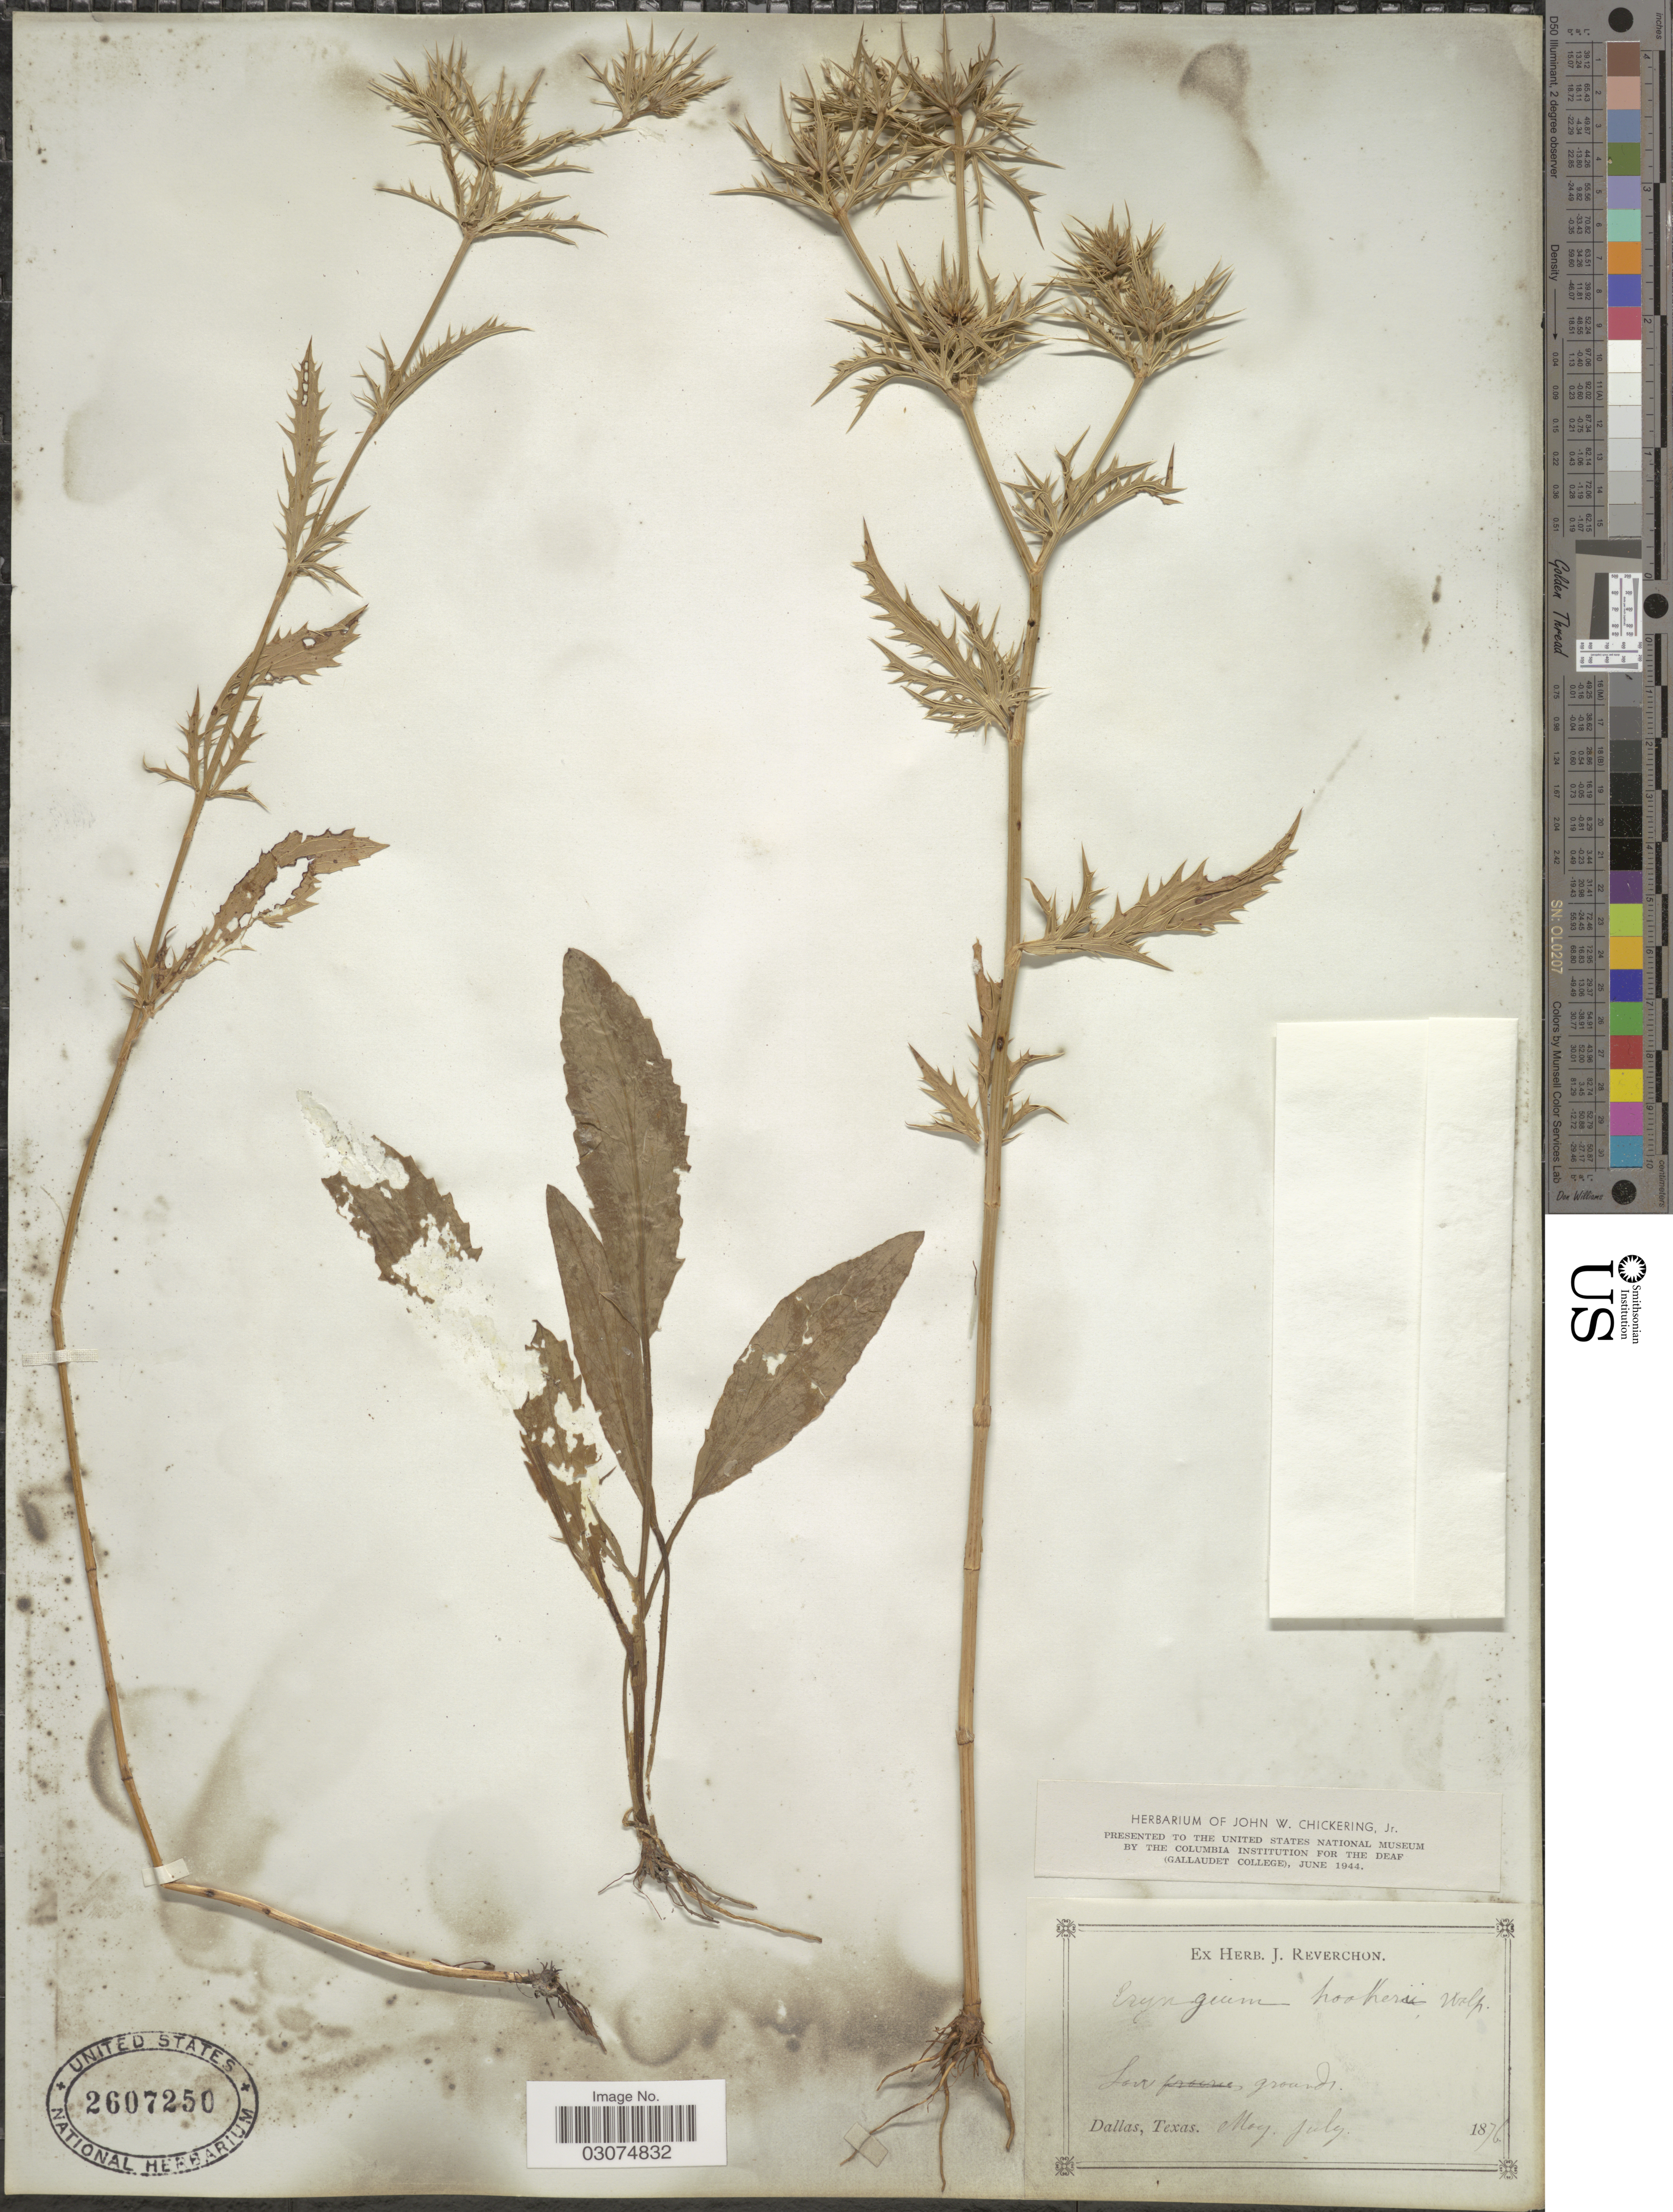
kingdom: Plantae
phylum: Tracheophyta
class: Magnoliopsida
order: Apiales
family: Apiaceae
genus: Eryngium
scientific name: Eryngium hookeri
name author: Walp.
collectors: ex herb. J. Reverchon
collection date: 1876-05/1876-07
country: United States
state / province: Texas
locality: Dallas.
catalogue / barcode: US 2607250